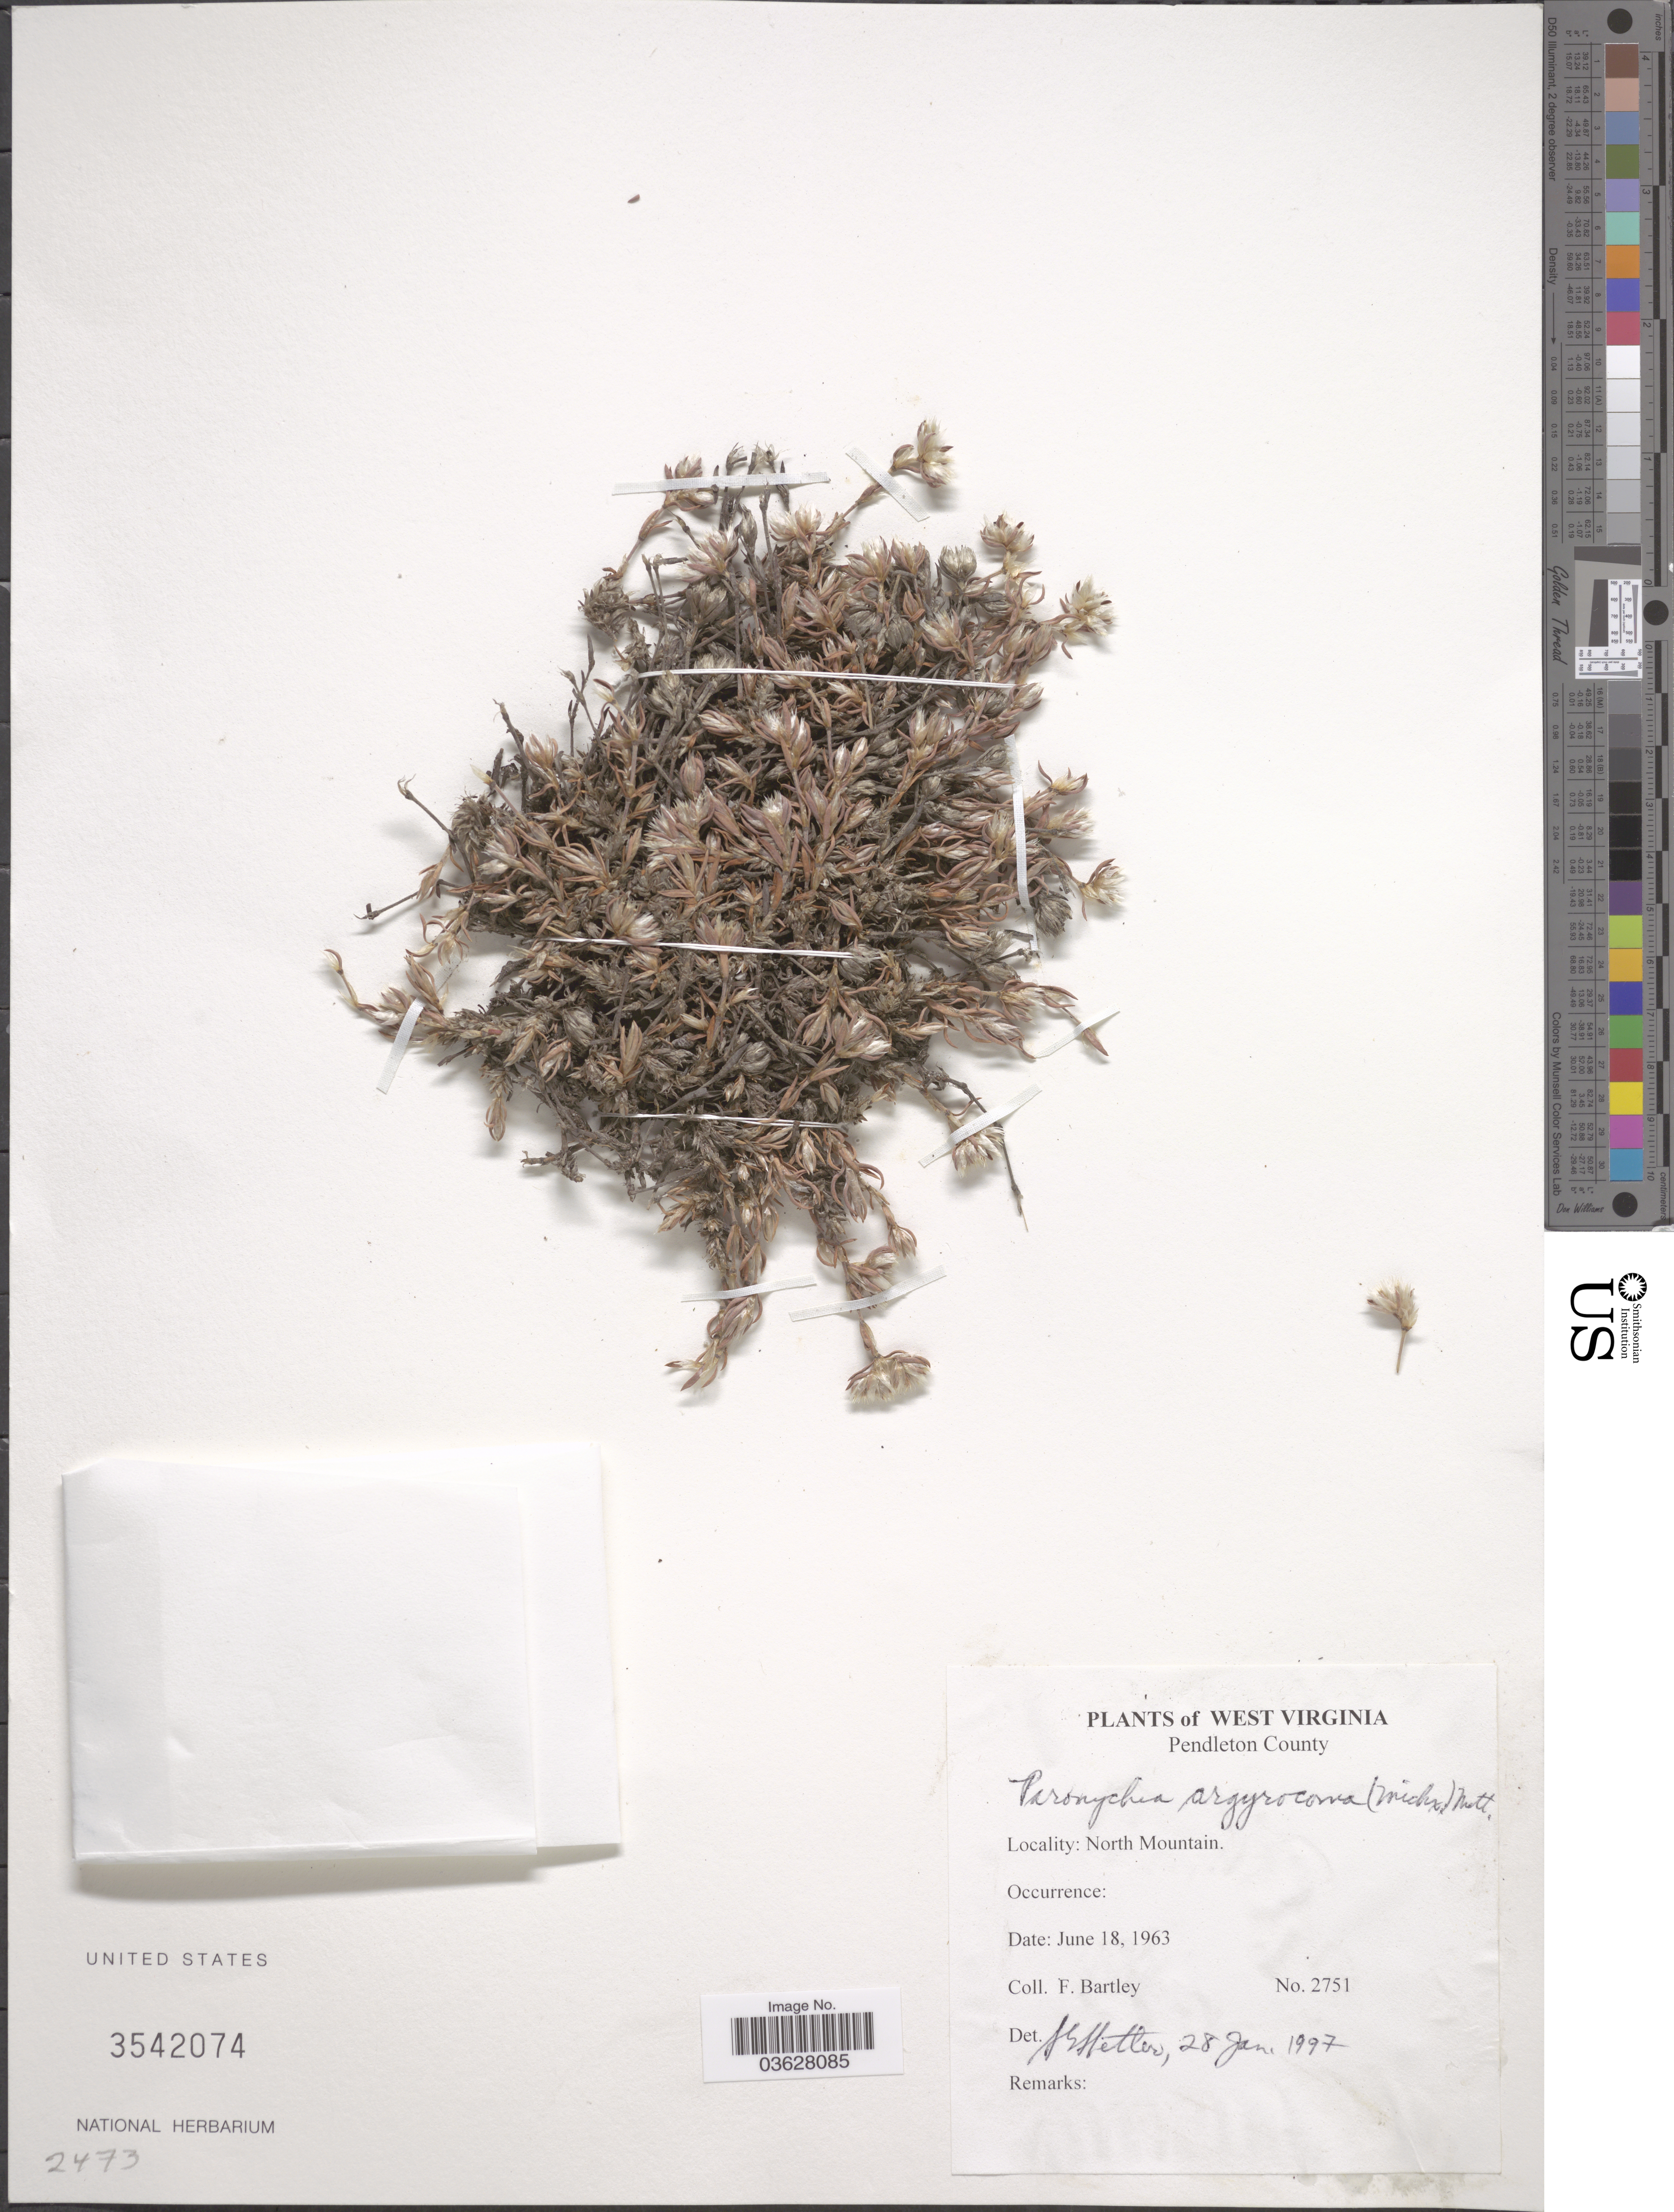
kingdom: Plantae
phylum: Tracheophyta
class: Magnoliopsida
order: Caryophyllales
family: Caryophyllaceae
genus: Paronychia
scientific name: Paronychia sp.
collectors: F. Bartley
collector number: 2751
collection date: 1963-06-18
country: United States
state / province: West Virginia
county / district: Pendleton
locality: Pendleton County. North Mountain.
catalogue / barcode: US 3542074